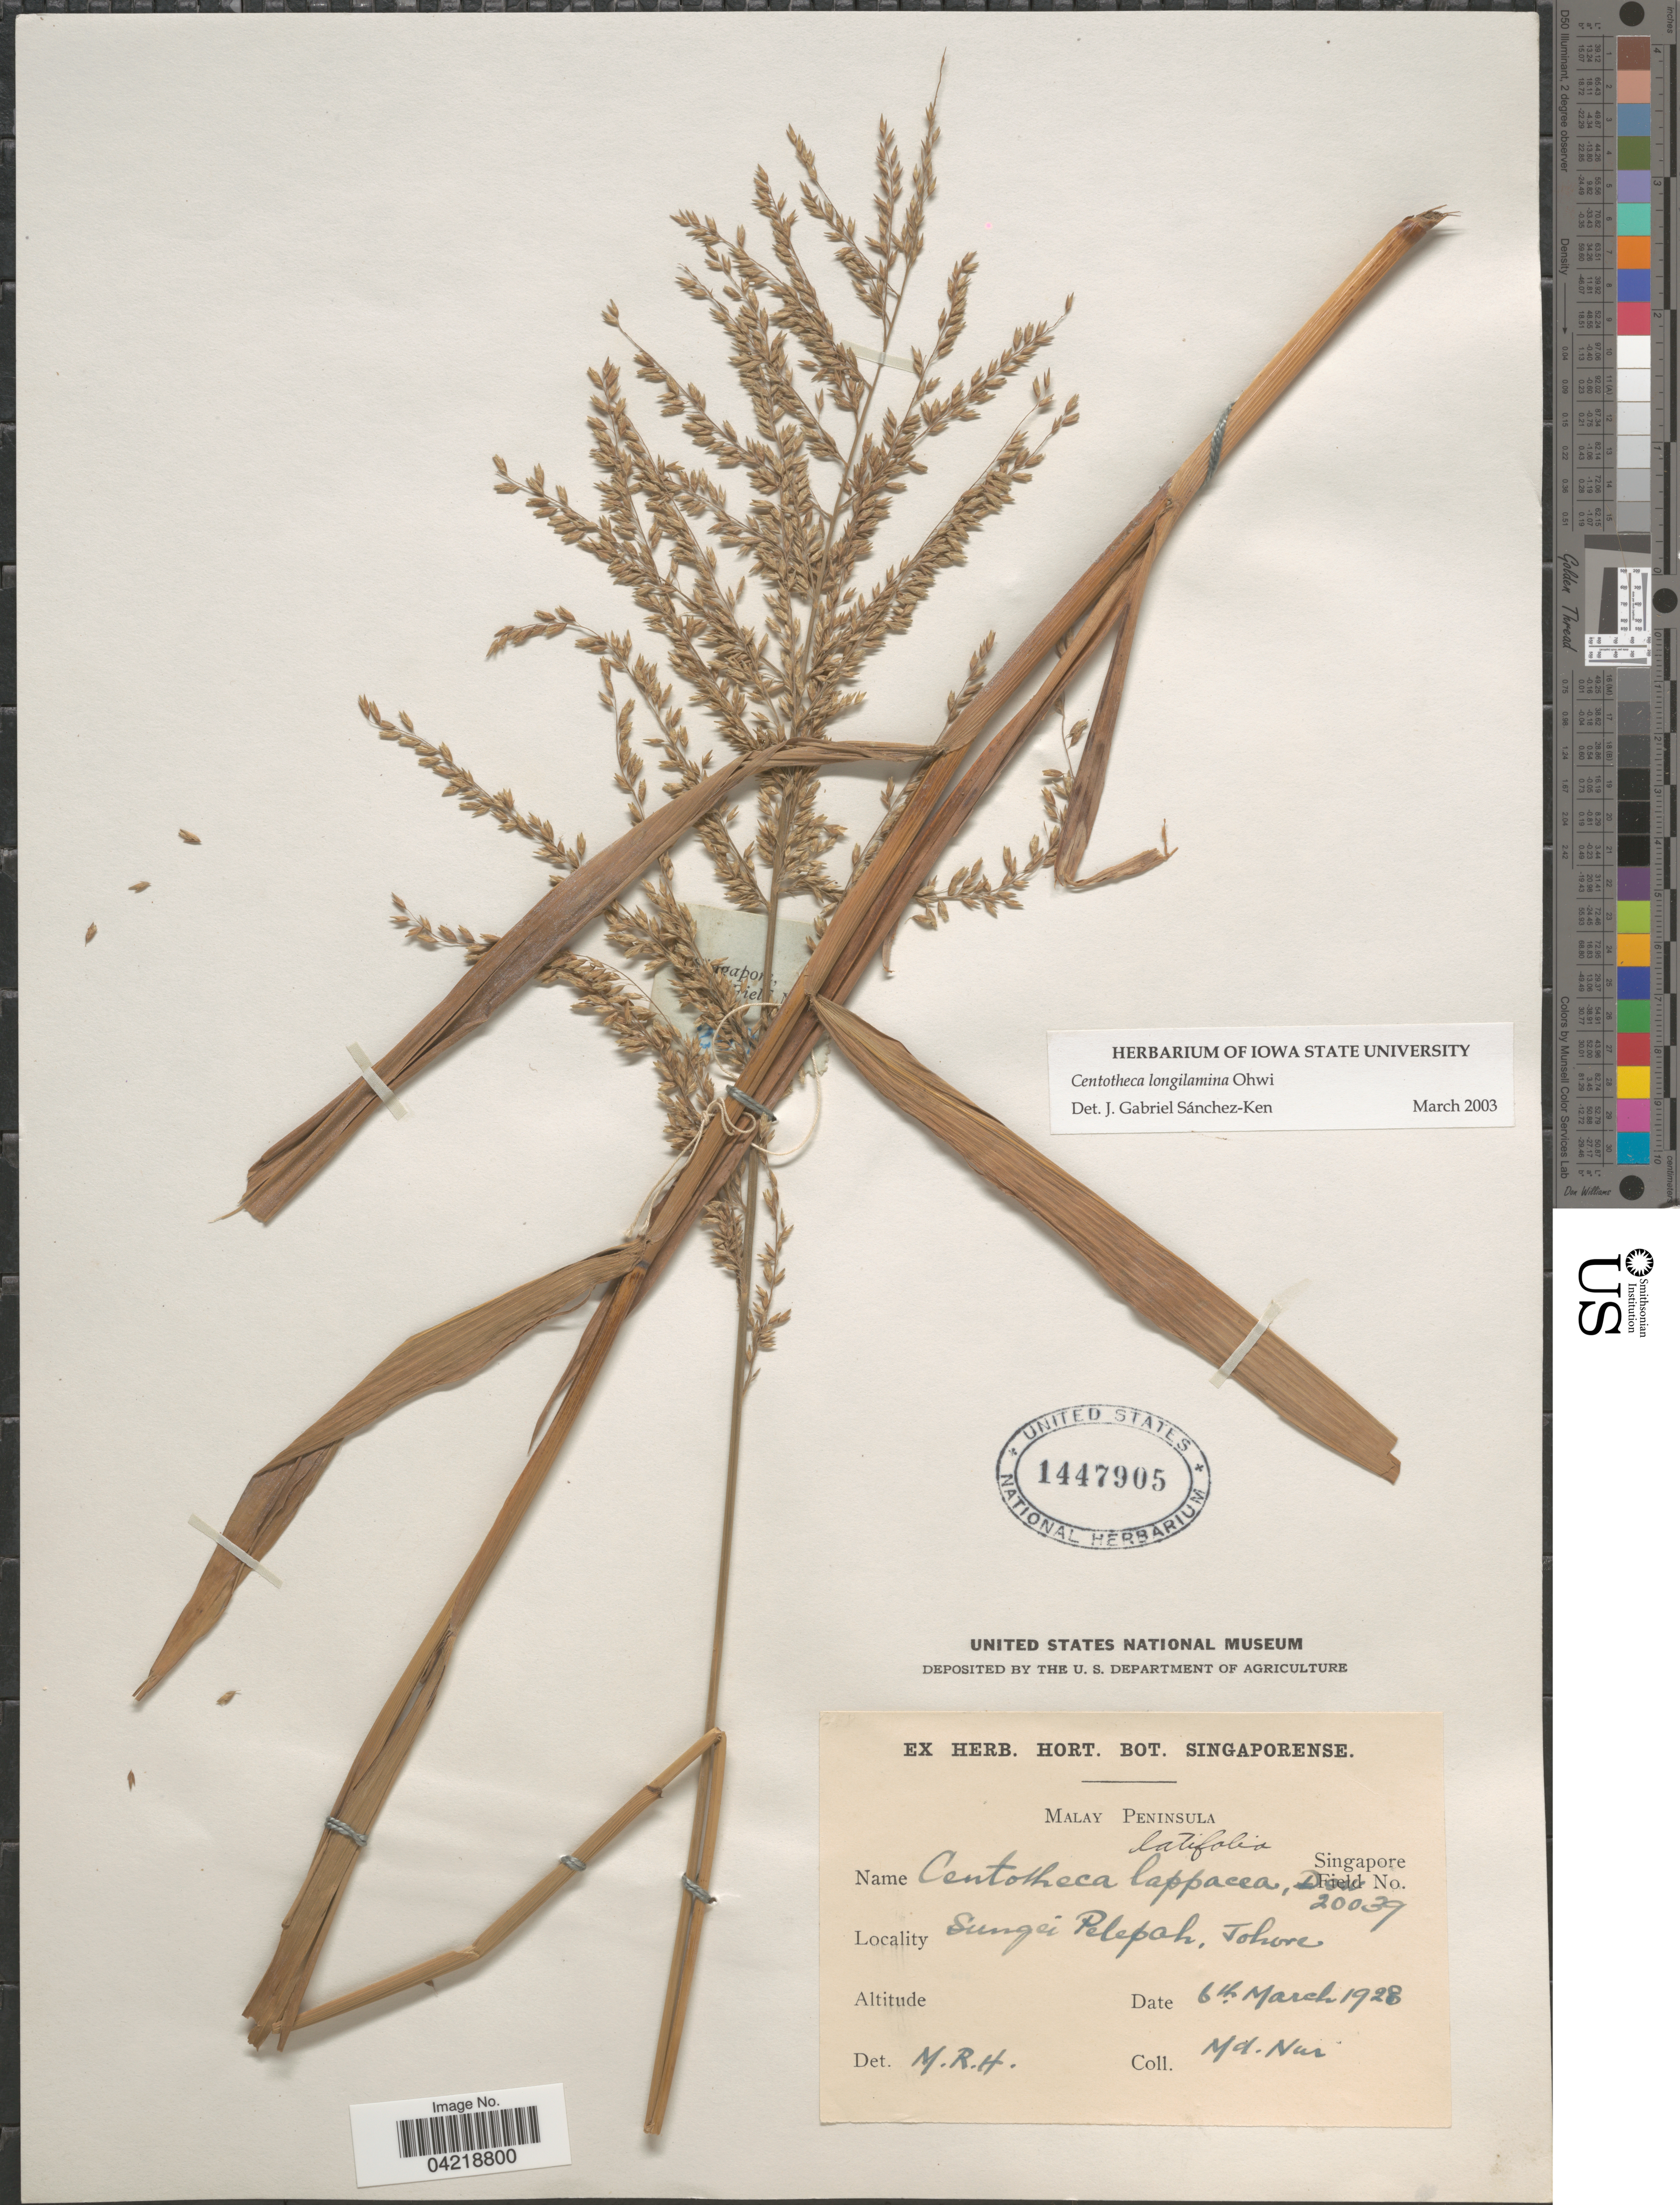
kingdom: Plantae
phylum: Tracheophyta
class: Liliopsida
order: Poales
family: Poaceae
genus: Centotheca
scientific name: Centotheca lappacea var. longilamina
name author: (Ohwi) Bor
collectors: M. Nur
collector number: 20039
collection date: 1928-03-06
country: Singapore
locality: Malay Peninsula. Sungei Pelepah, Tohore.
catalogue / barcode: US 1447905